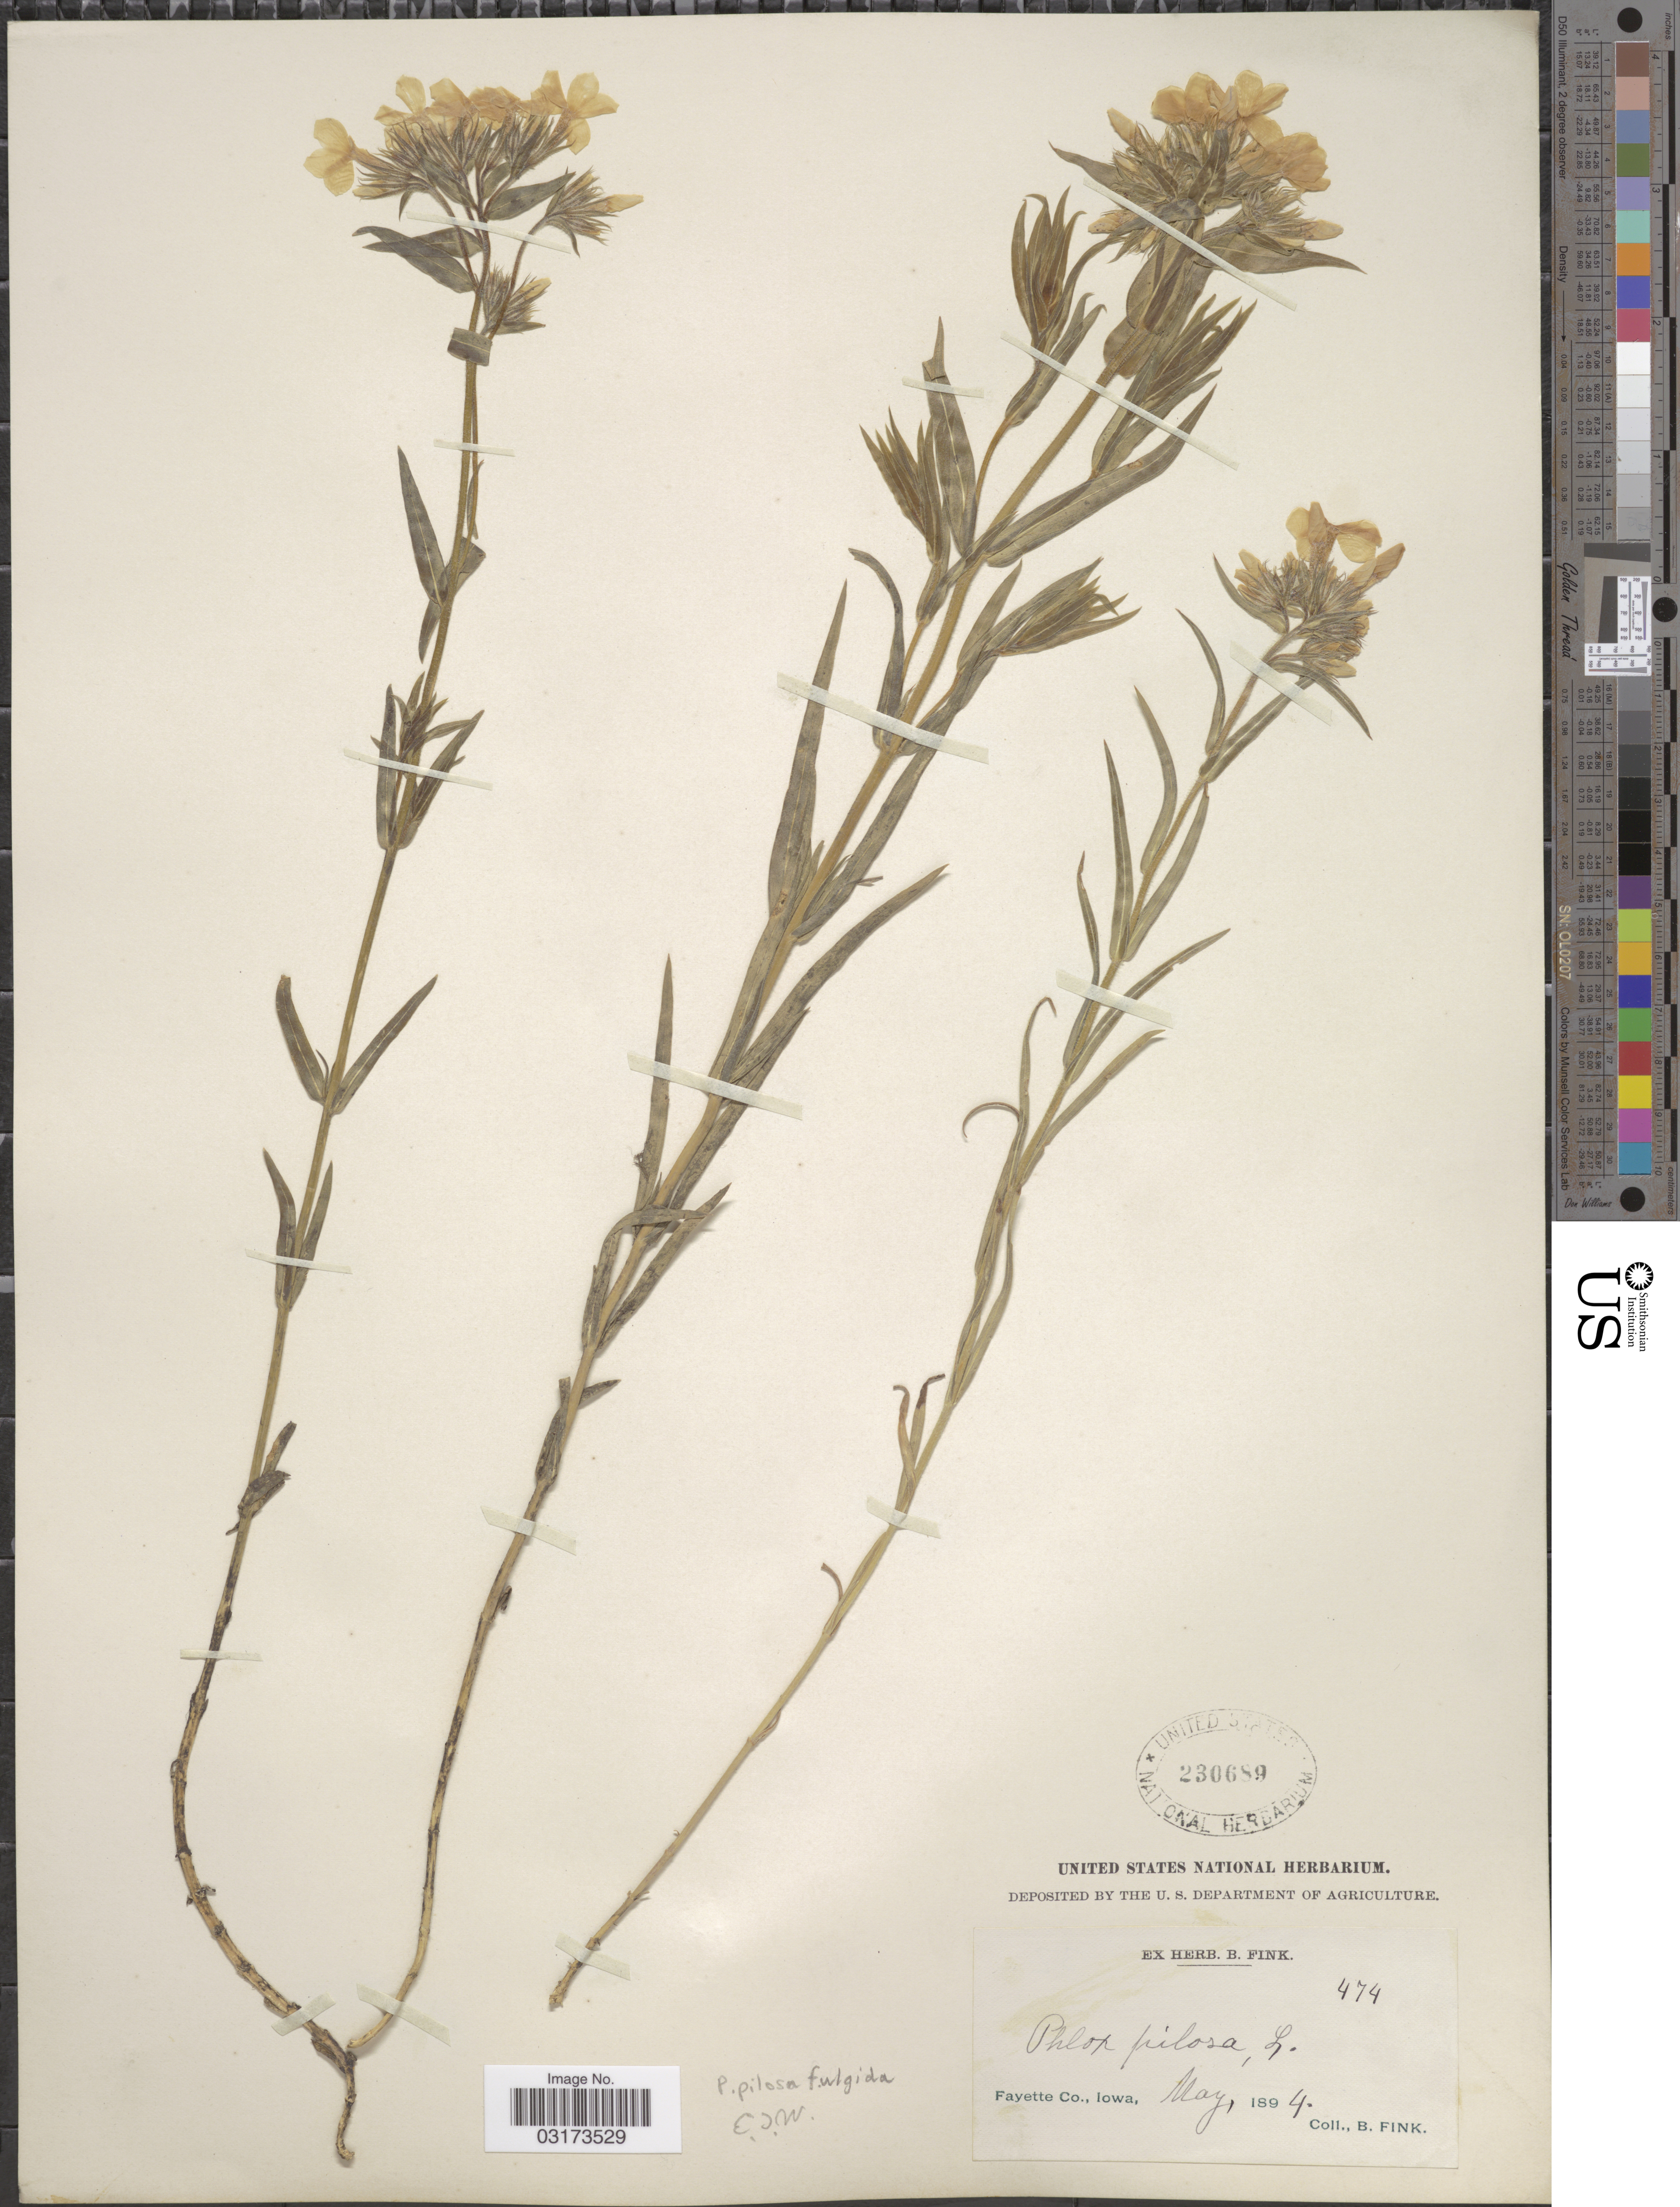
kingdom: Plantae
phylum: Tracheophyta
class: Magnoliopsida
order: Ericales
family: Polemoniaceae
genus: Phlox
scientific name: Phlox pilosa subsp. fulgida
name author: (Wherry) Wherry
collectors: B. Fink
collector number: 474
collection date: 1894-05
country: United States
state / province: Iowa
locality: Fayette Co.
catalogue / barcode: US 230689